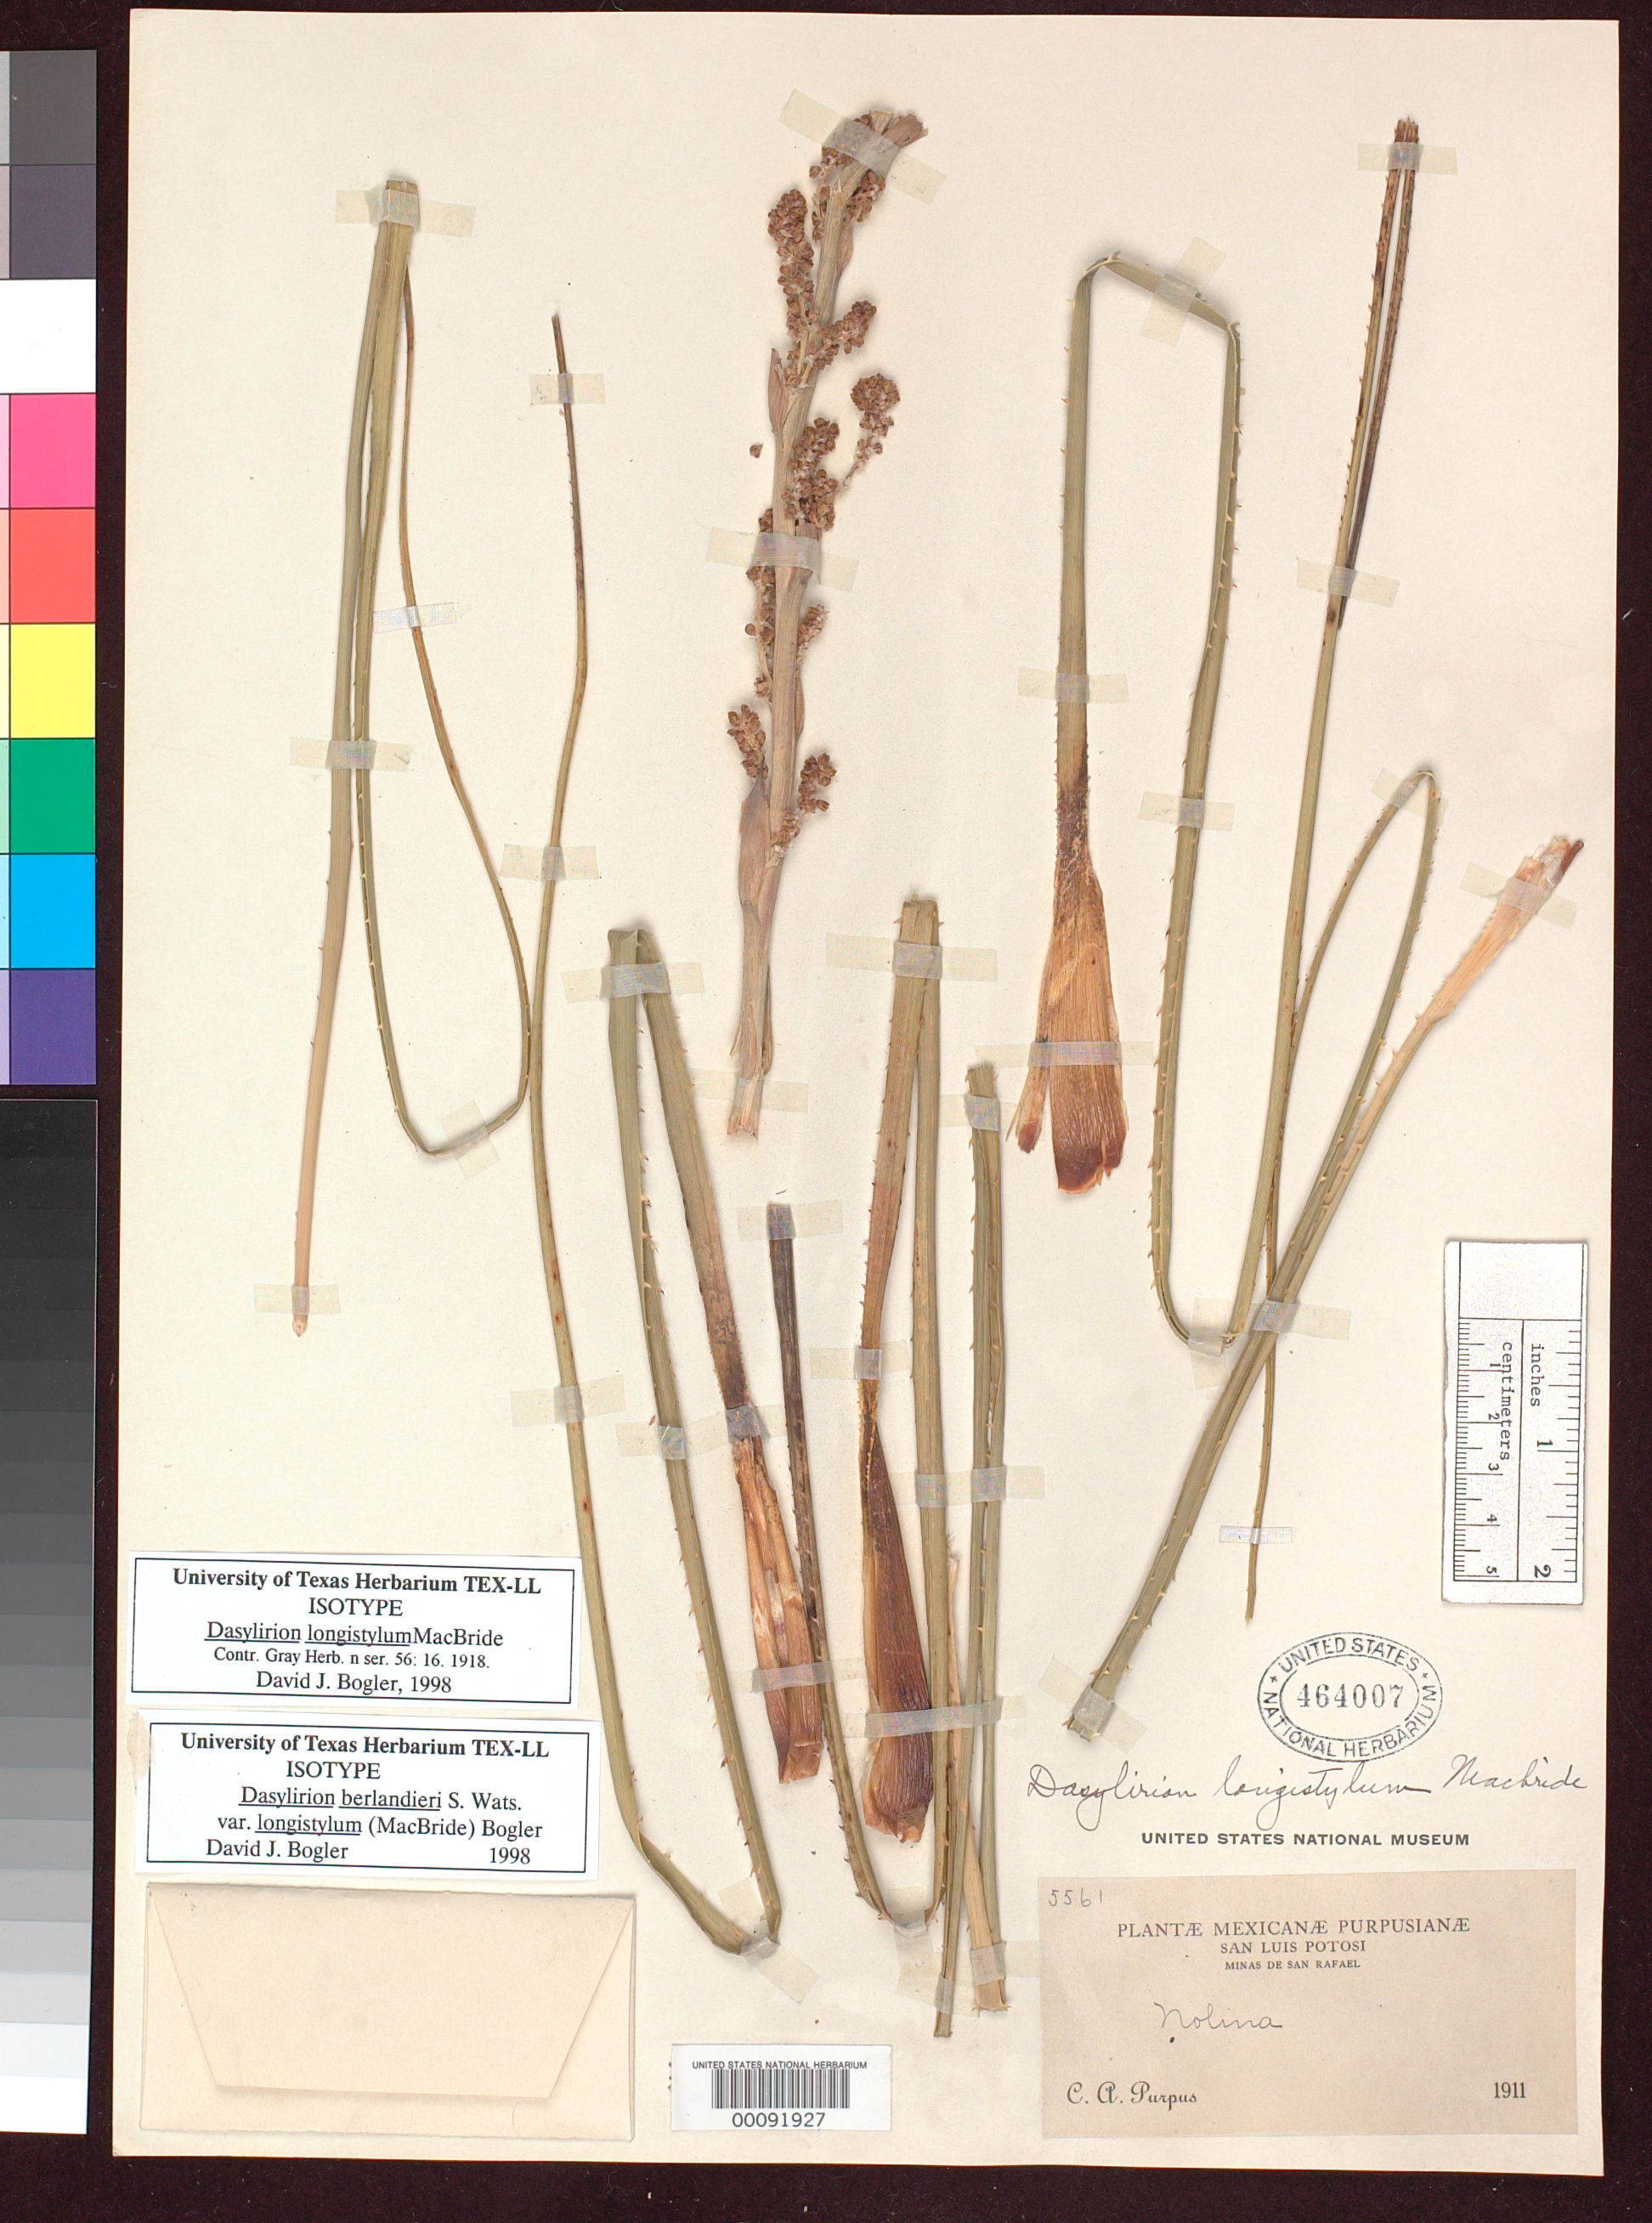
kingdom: Plantae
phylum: Tracheophyta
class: Liliopsida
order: Asparagales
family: Asparagaceae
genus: Dasylirion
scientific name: Dasylirion longistylum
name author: J.F. Macbr.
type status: Isotype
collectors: C. A. Purpus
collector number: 5561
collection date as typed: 1911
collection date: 1911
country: Mexico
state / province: San Luis Potosi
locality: Minas de San Rafael.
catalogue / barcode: US 464007